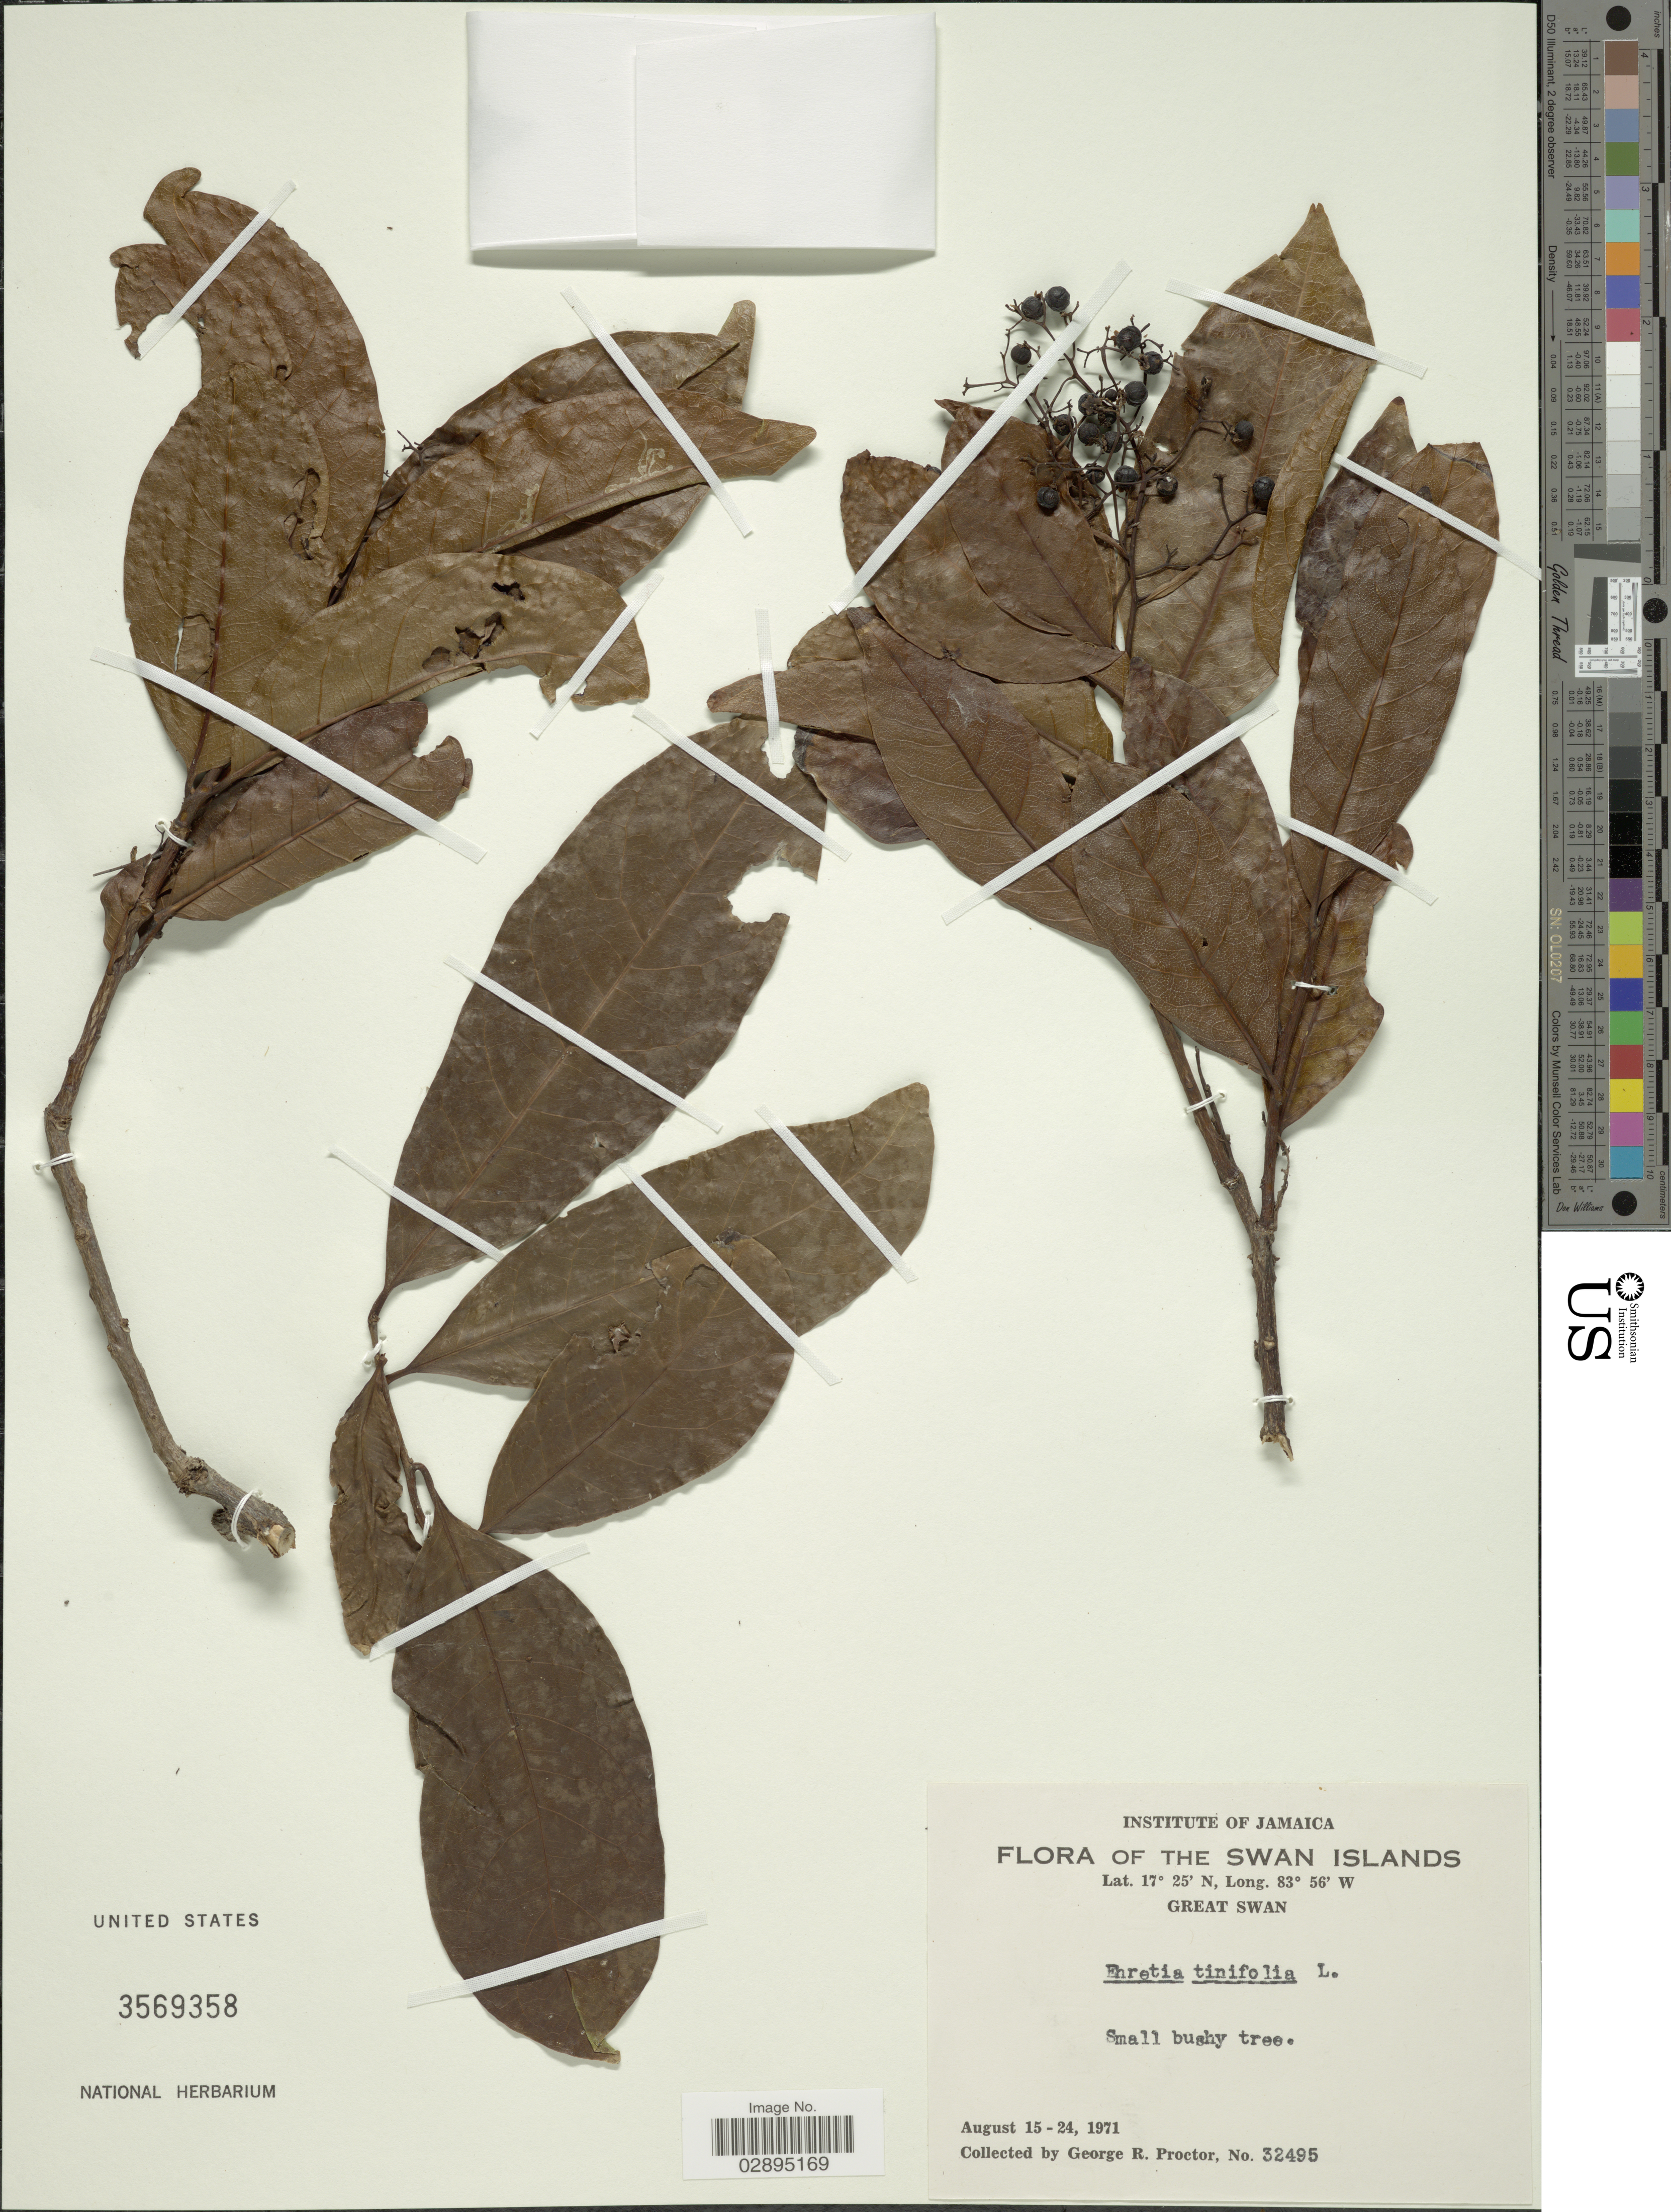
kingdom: Plantae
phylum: Tracheophyta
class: Magnoliopsida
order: Boraginales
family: Ehretiaceae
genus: Ehretia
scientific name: Ehretia tinifolia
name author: L.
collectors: G. R. Proctor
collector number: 32495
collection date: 1971-08-15/1971-08-24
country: Jamaica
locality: The Swan Islands. Great Swan.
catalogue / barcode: US 3569358